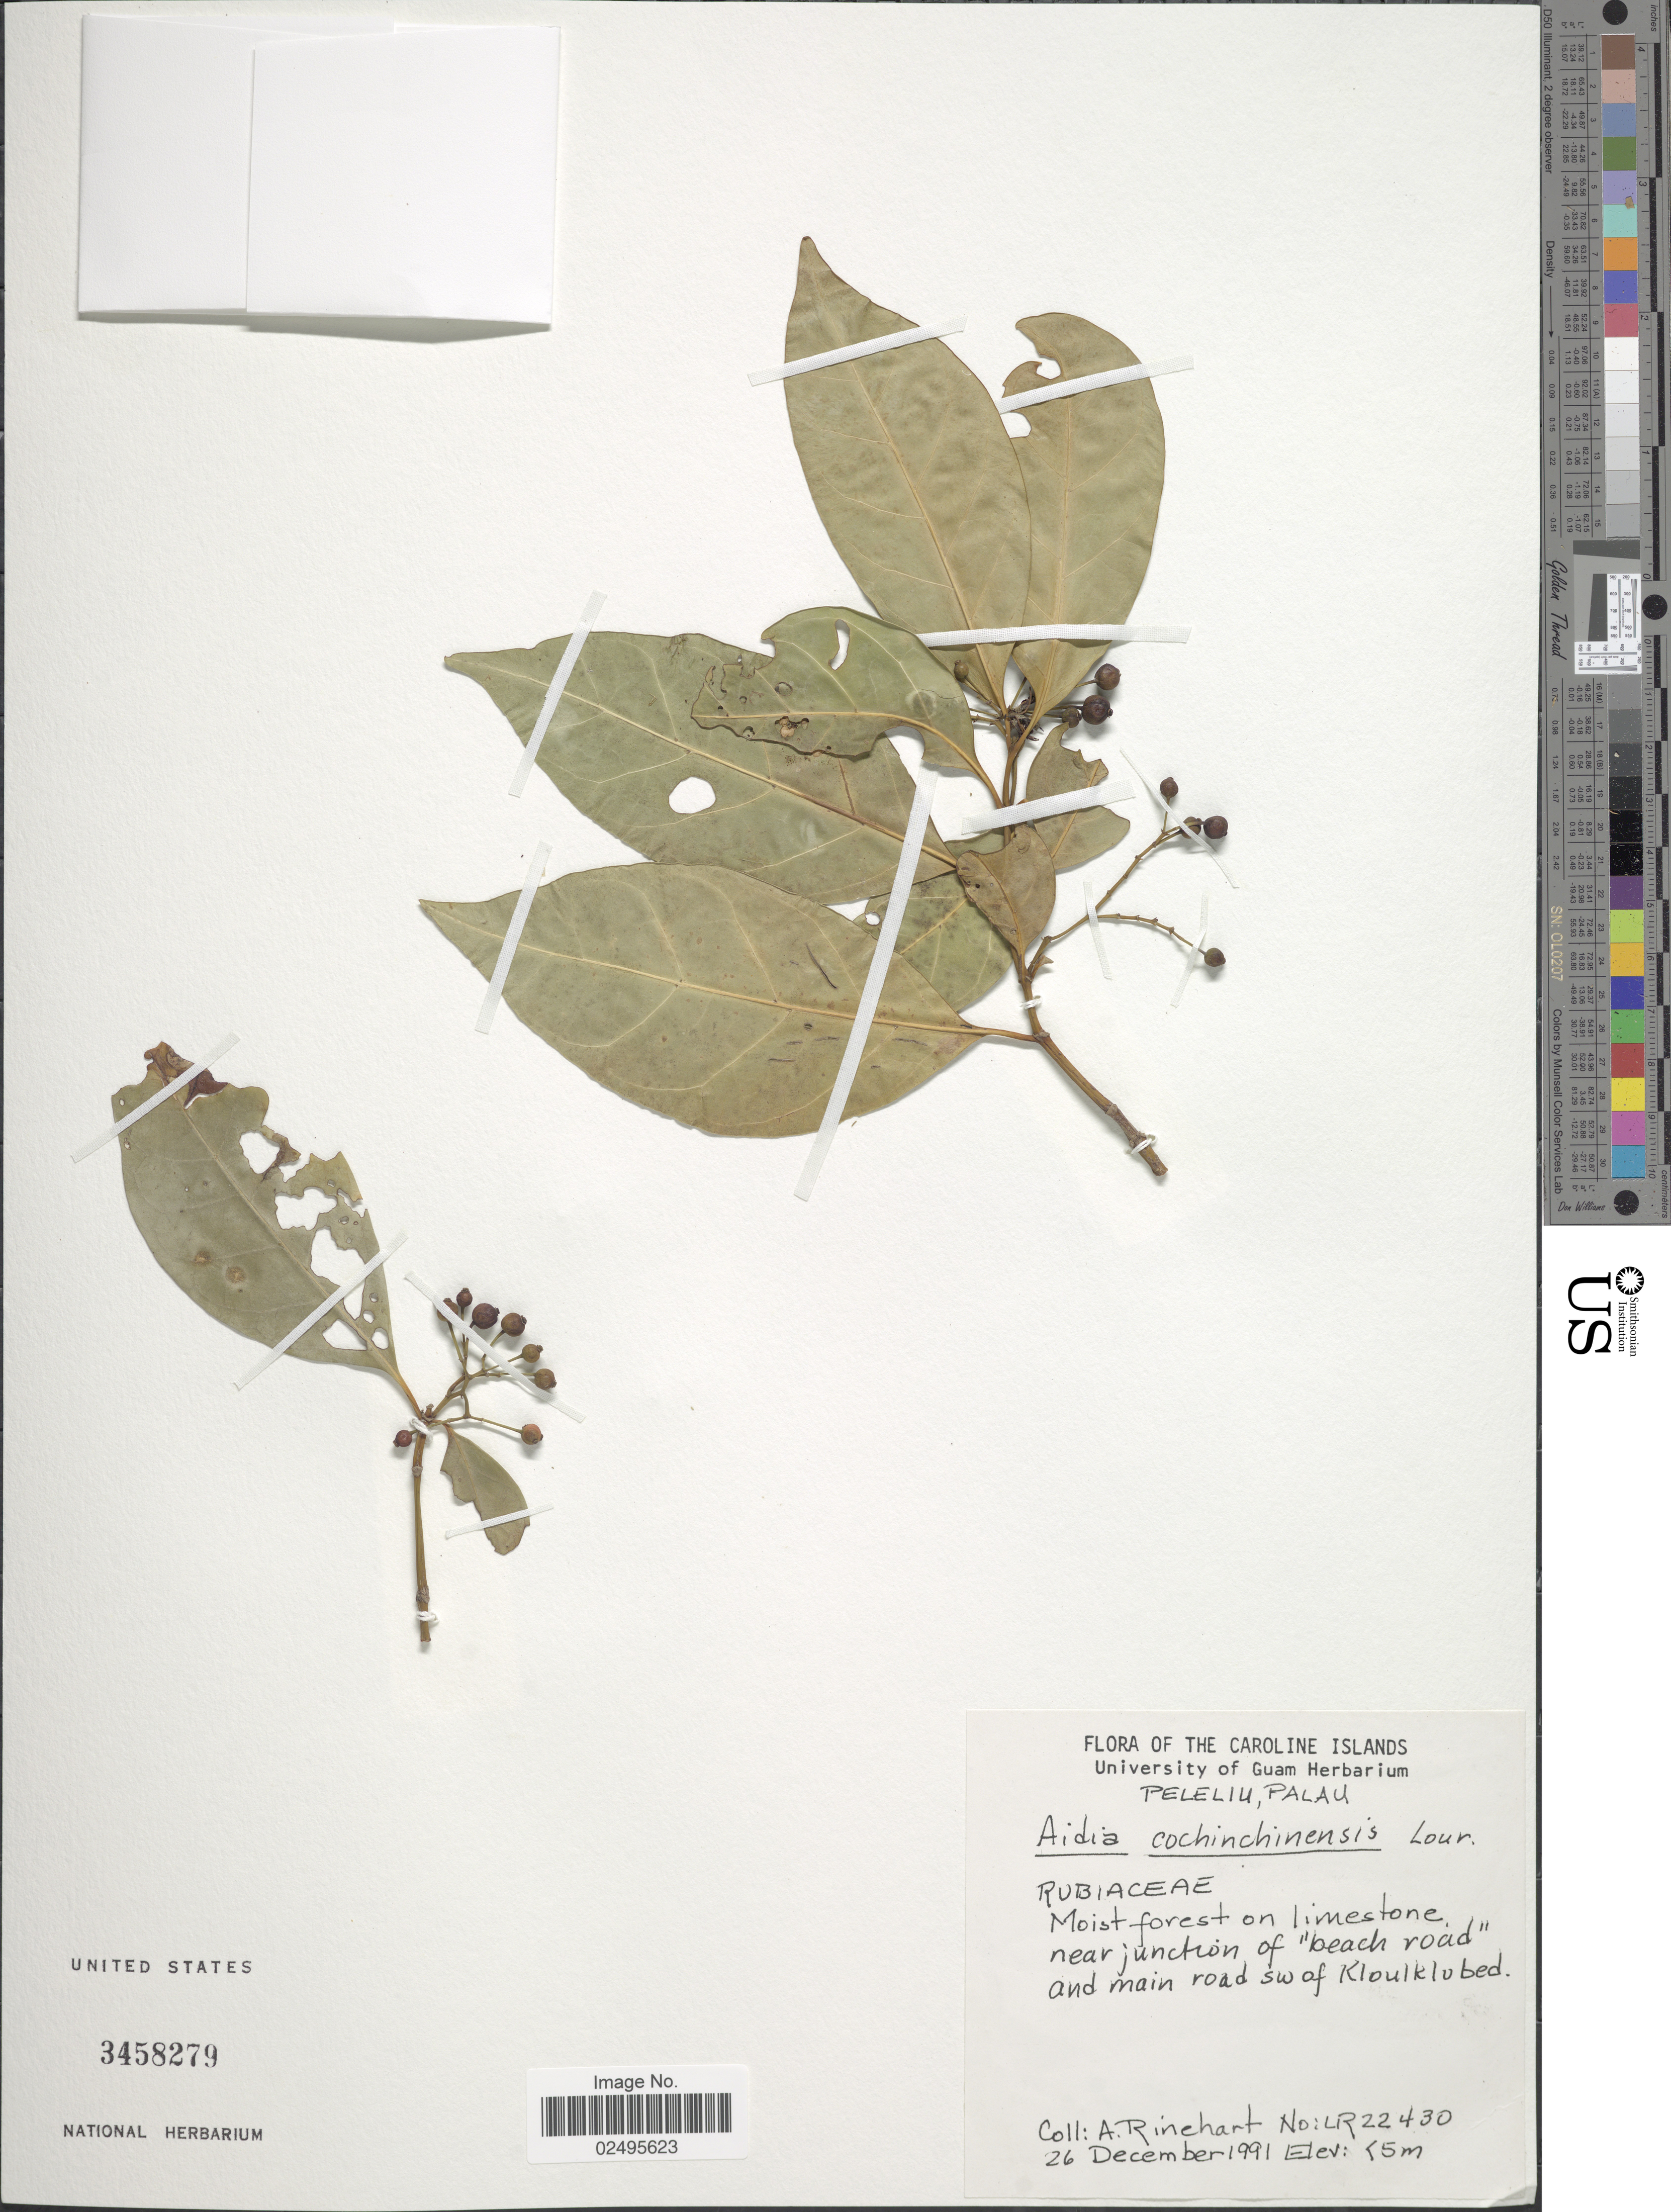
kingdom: Plantae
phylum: Tracheophyta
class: Magnoliopsida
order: Gentianales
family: Rubiaceae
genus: Aidia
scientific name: Aidia graeffei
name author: (Reinecke) Tirveng.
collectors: A. Rinehart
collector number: LR22430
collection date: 1991-12-26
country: Palau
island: Beliliou [Peleliu]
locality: Peleliu. Palau, near junction of beach road and main road sw of Kloulklubed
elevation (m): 5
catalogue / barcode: US 3458279